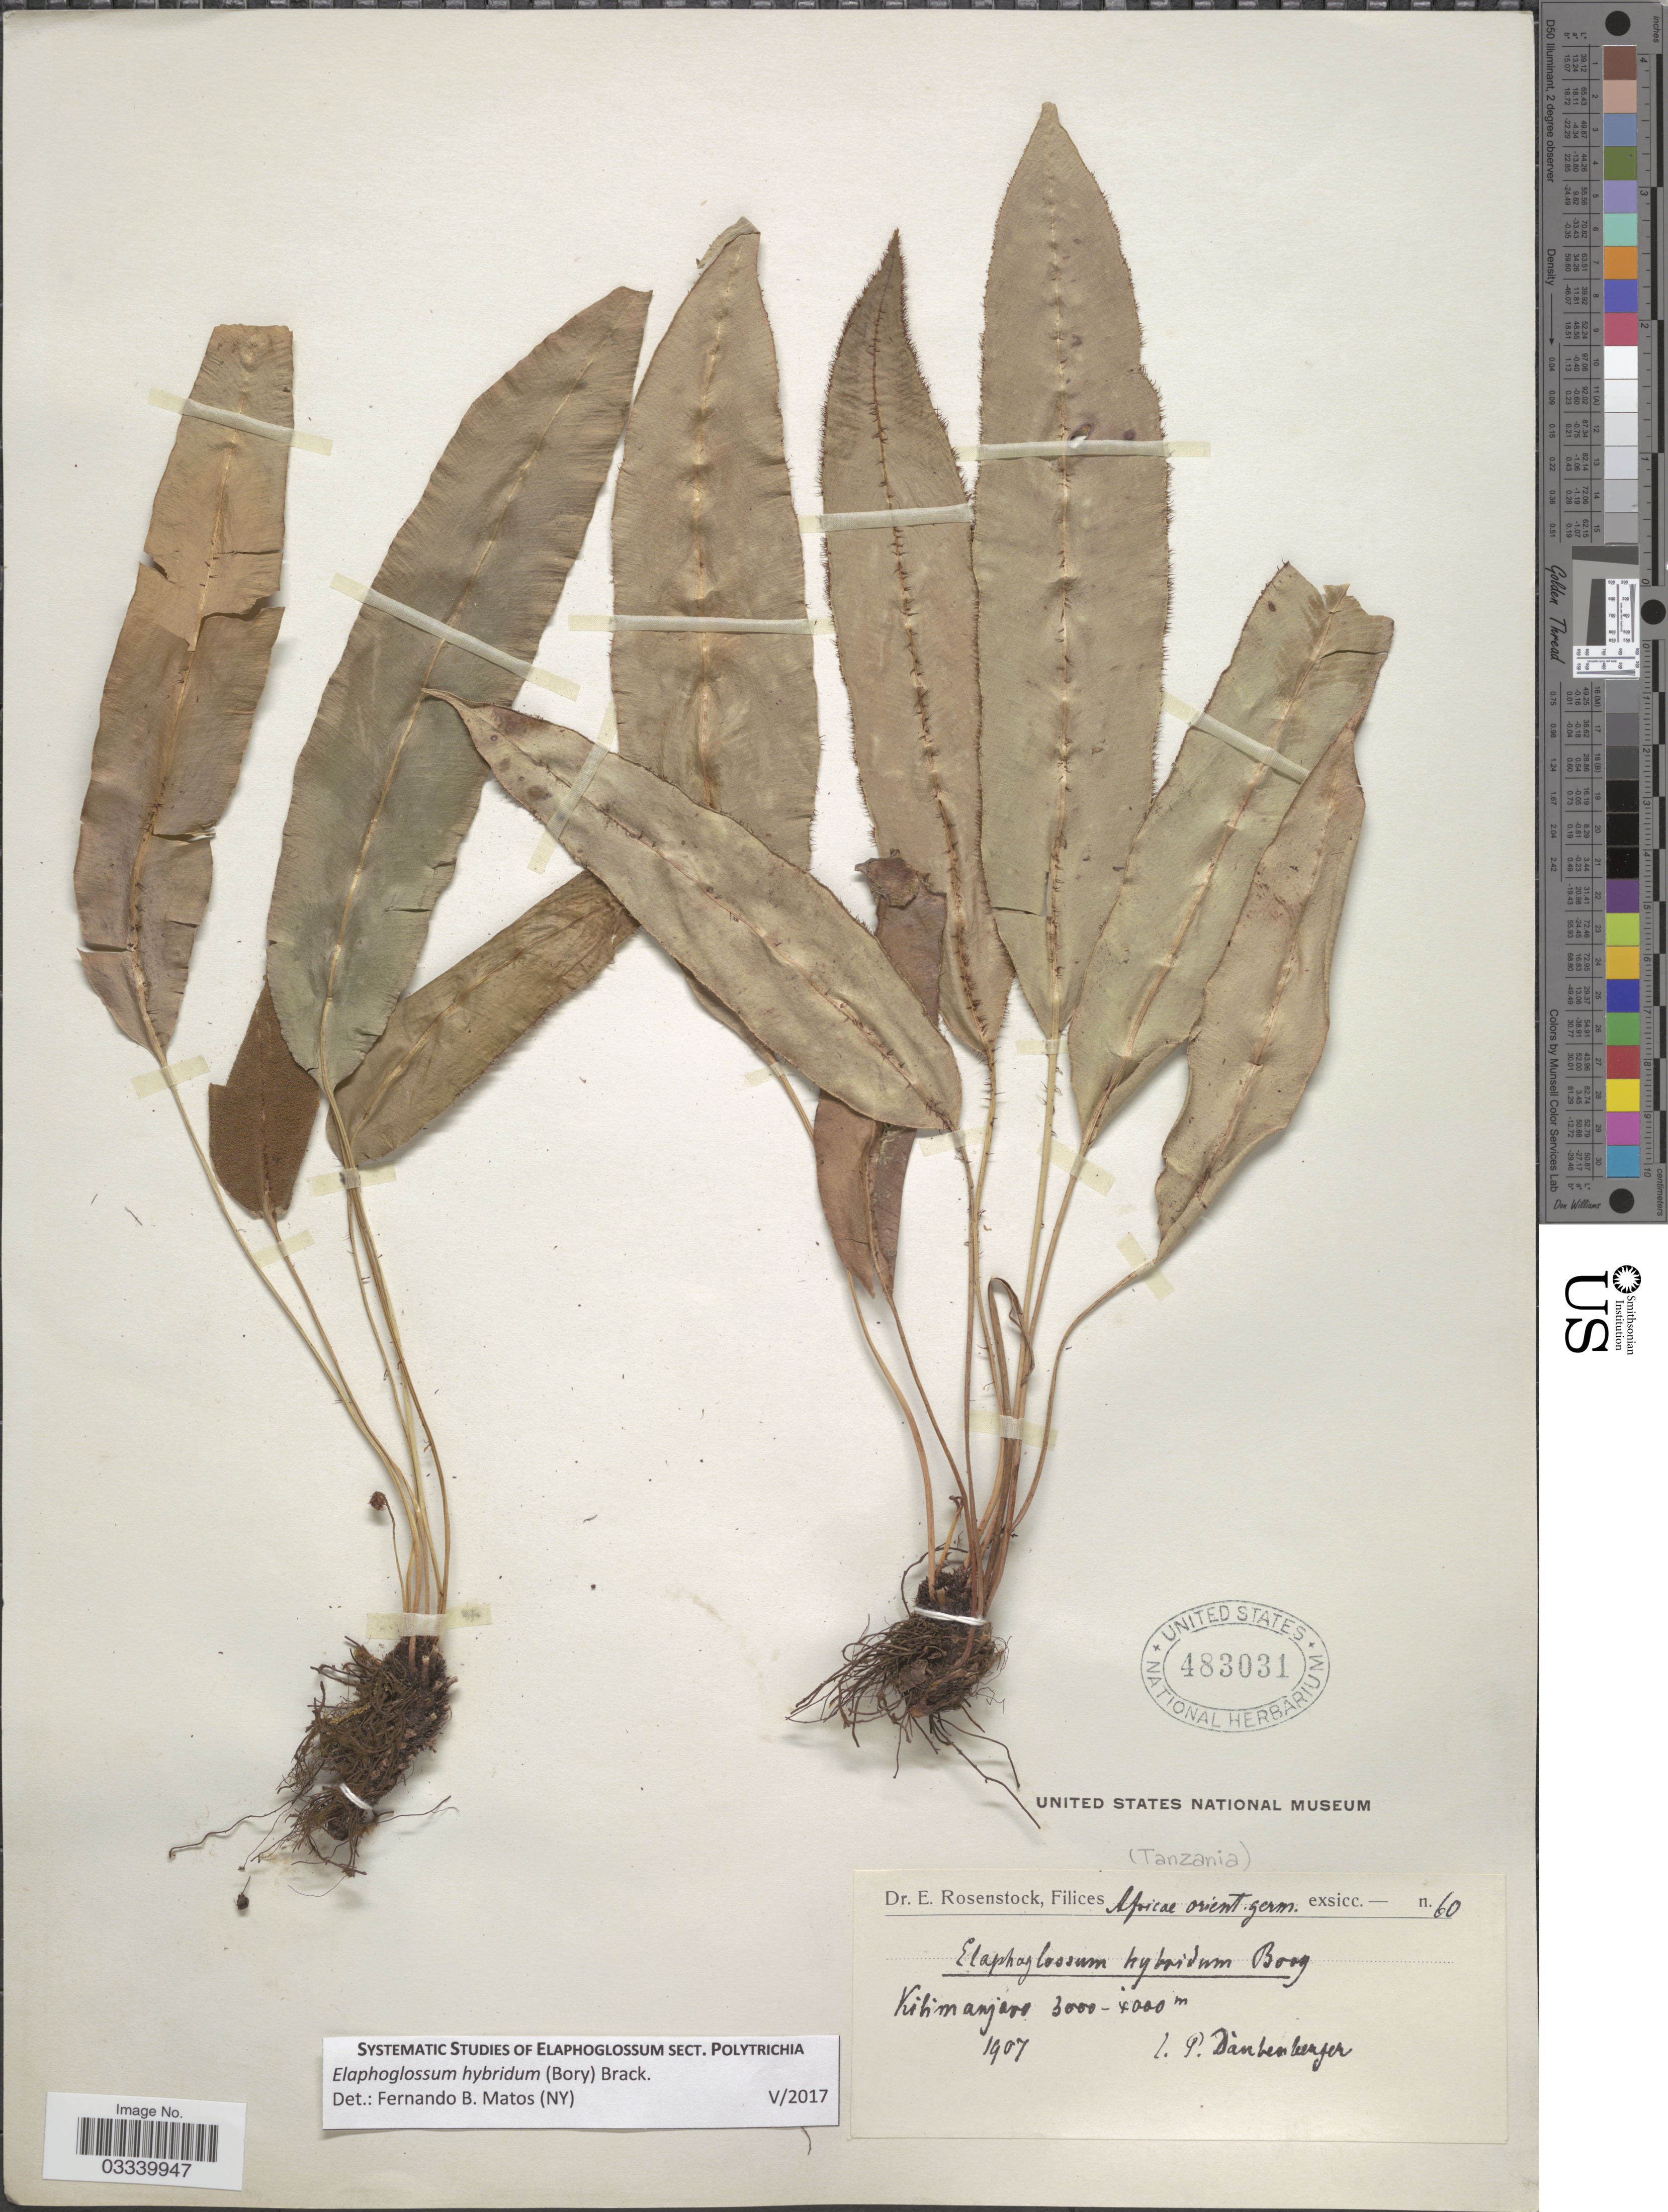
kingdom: Plantae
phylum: Tracheophyta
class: Polypodiopsida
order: Polypodiales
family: Dryopteridaceae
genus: Elaphoglossum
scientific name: Elaphoglossum hybridum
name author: (Bory) T. Moore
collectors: P. Daubenberger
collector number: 60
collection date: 1907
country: Tanzania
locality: Africa orient. germ. Kilimanjaro.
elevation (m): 3000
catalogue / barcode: US 483031